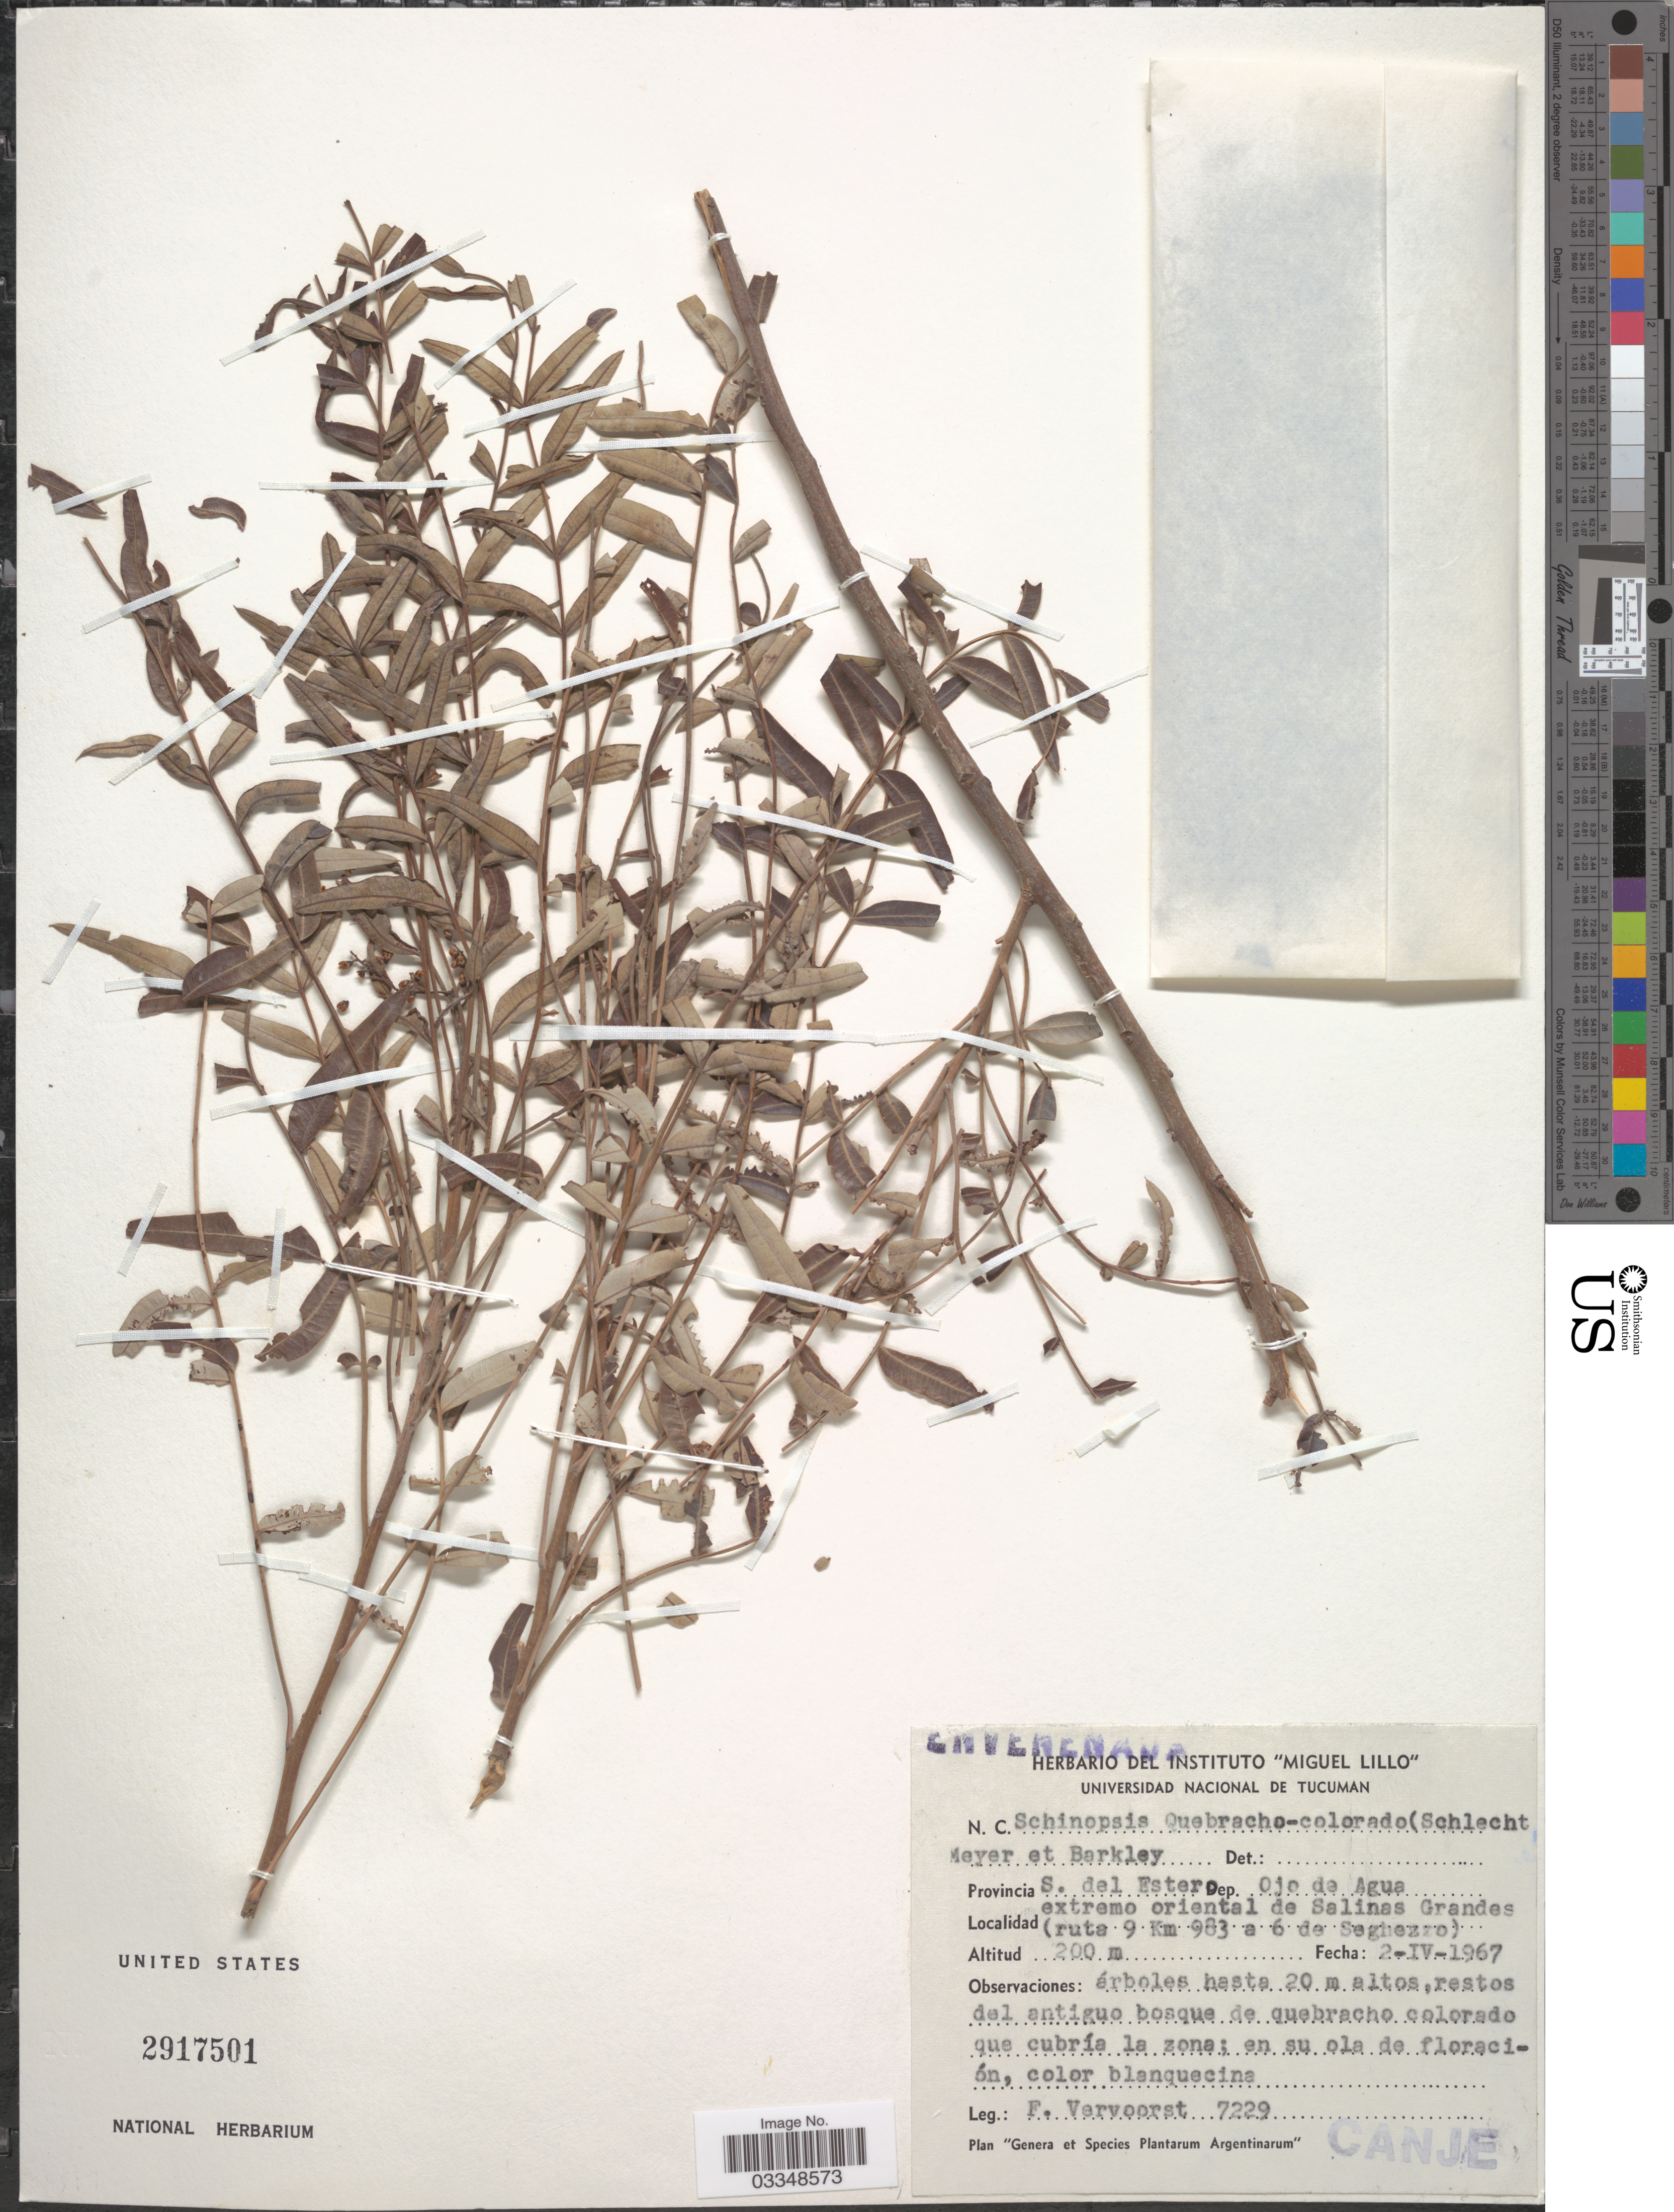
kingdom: Plantae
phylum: Tracheophyta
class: Magnoliopsida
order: Sapindales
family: Anacardiaceae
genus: Schinopsis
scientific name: Schinopsis quebracho-colorado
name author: F.A. Barkley & T. Mey.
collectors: F. Vervoorst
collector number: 7229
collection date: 1967-04-02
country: Argentina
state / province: Santiago del Estero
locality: Dep. Ojo de Agua, extremo oriental de Salinas Grandes (ruta 9 Km 983 a 6 de Seghezzo).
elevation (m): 200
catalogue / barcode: US 2917501